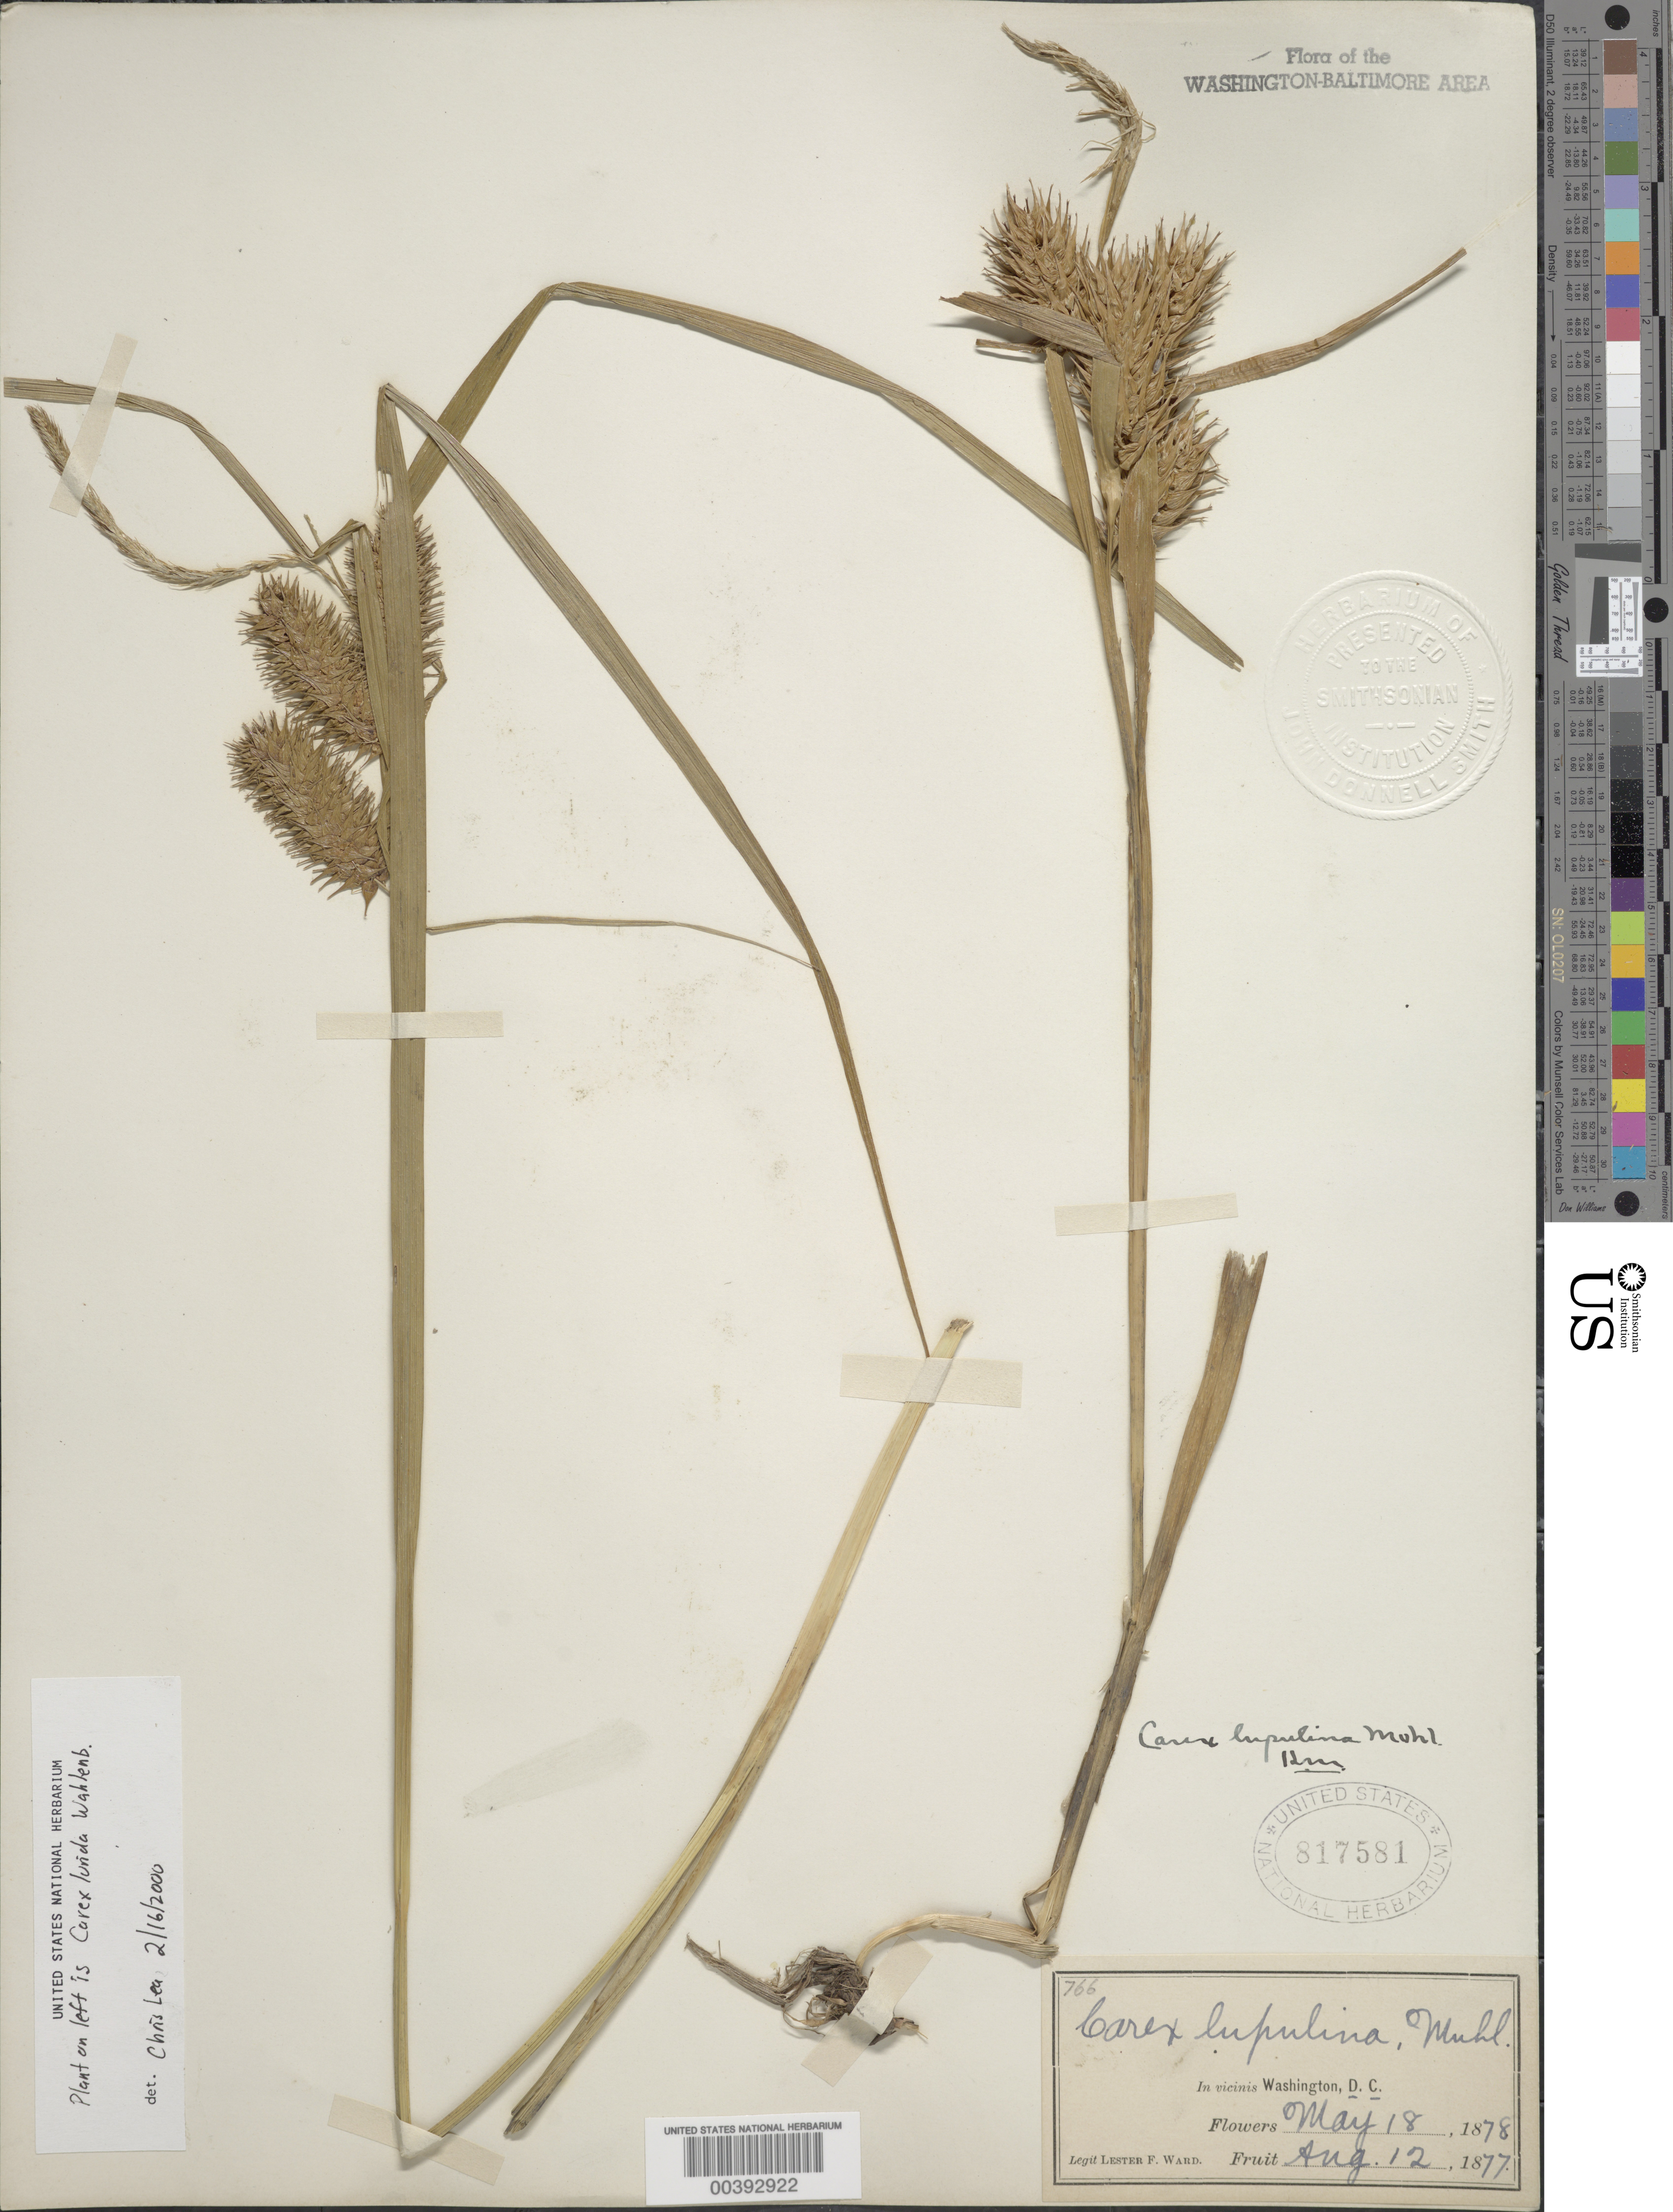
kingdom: Plantae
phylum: Tracheophyta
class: Liliopsida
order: Poales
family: Cyperaceae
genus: Carex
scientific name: Carex lupulina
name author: Muhl. ex Willd.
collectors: L. F. Ward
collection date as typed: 18 May 1878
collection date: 1878-05-18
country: United States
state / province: District of Columbia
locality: DC vicinity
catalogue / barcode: US 817581